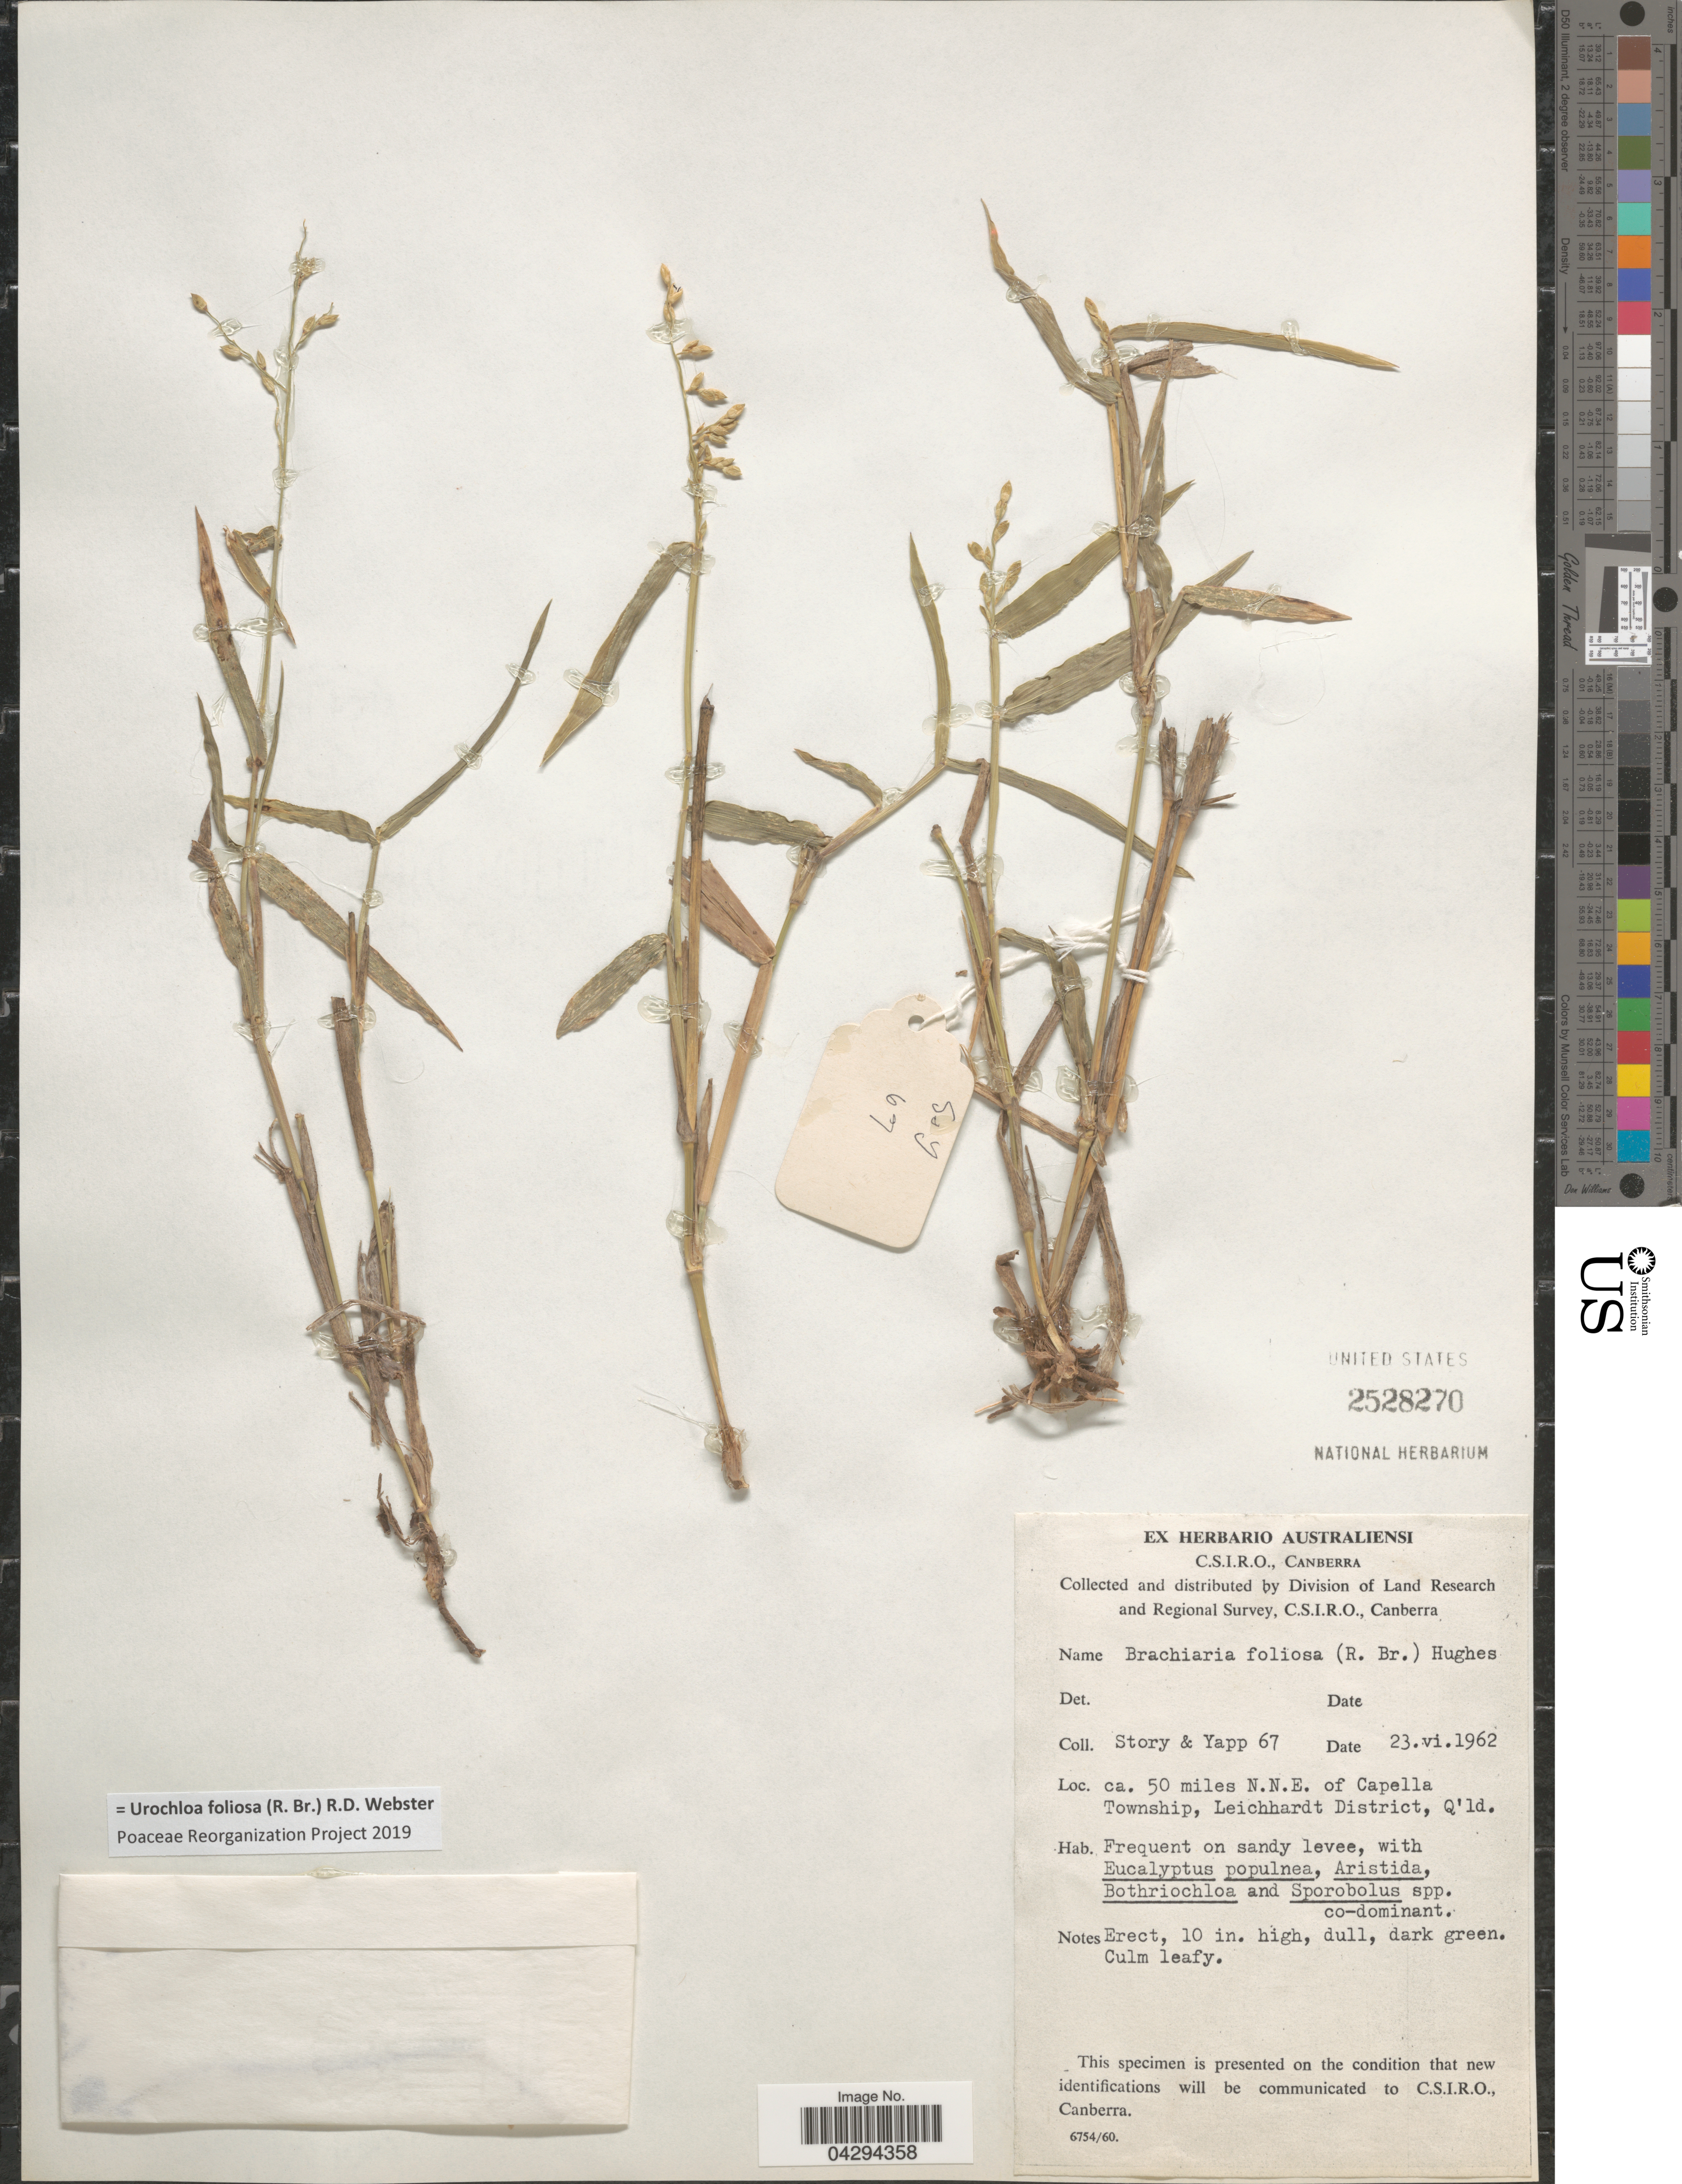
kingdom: Plantae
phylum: Tracheophyta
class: Liliopsida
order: Poales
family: Poaceae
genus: Urochloa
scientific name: Urochloa foliosa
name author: (R. Br.) R.D. Webster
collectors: -. Story & Yapp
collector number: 67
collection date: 1962-06-23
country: Australia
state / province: Queensland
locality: Division of Land Research and Regional Survey. Ca. 50 miles N.N.E. of Capella Township, Leichhardt District.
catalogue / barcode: US 2528270